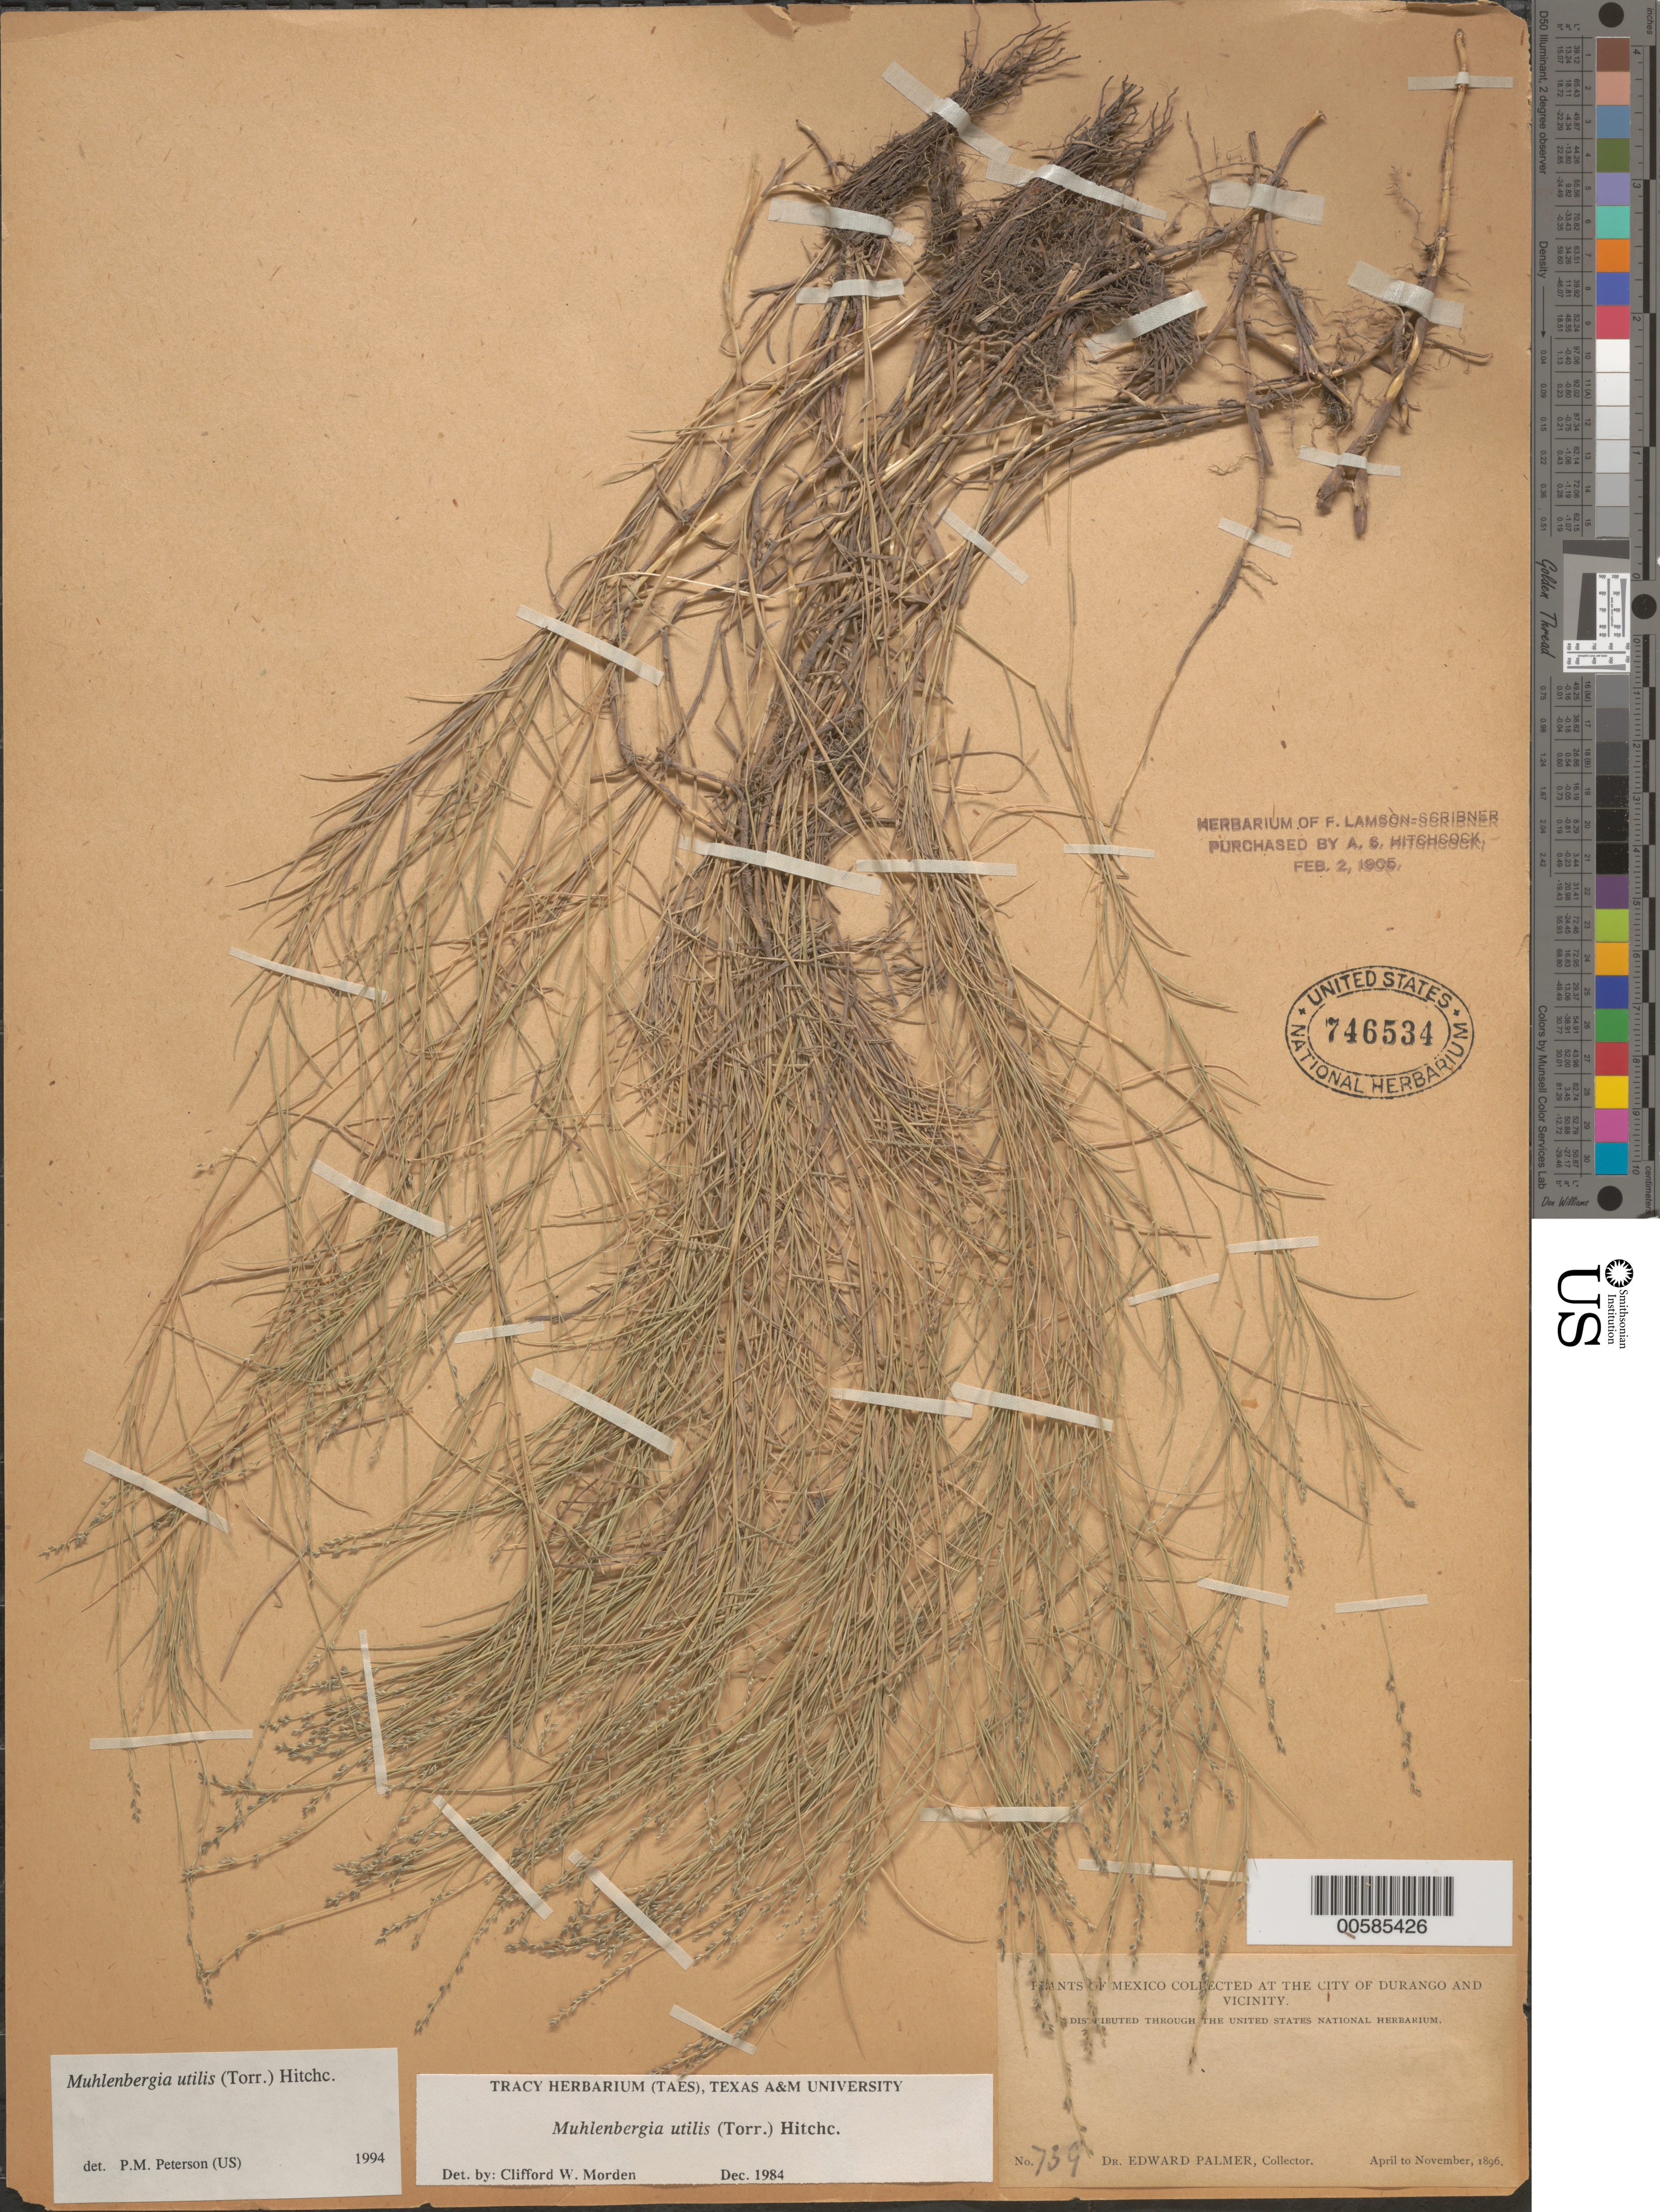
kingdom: Plantae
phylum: Tracheophyta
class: Liliopsida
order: Poales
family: Poaceae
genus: Muhlenbergia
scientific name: Muhlenbergia utilis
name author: (Torr.) Hitchc.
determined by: Peterson, Paul M., (BOT), Smithsonian Institution - National Museum of Natural History (UNITED STATES)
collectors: E. Palmer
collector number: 759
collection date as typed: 0 Apr 1896 to 0 Nov 1896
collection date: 1896-04/1896-11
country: Mexico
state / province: Durango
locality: Durango and vicinity.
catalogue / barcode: US 746534